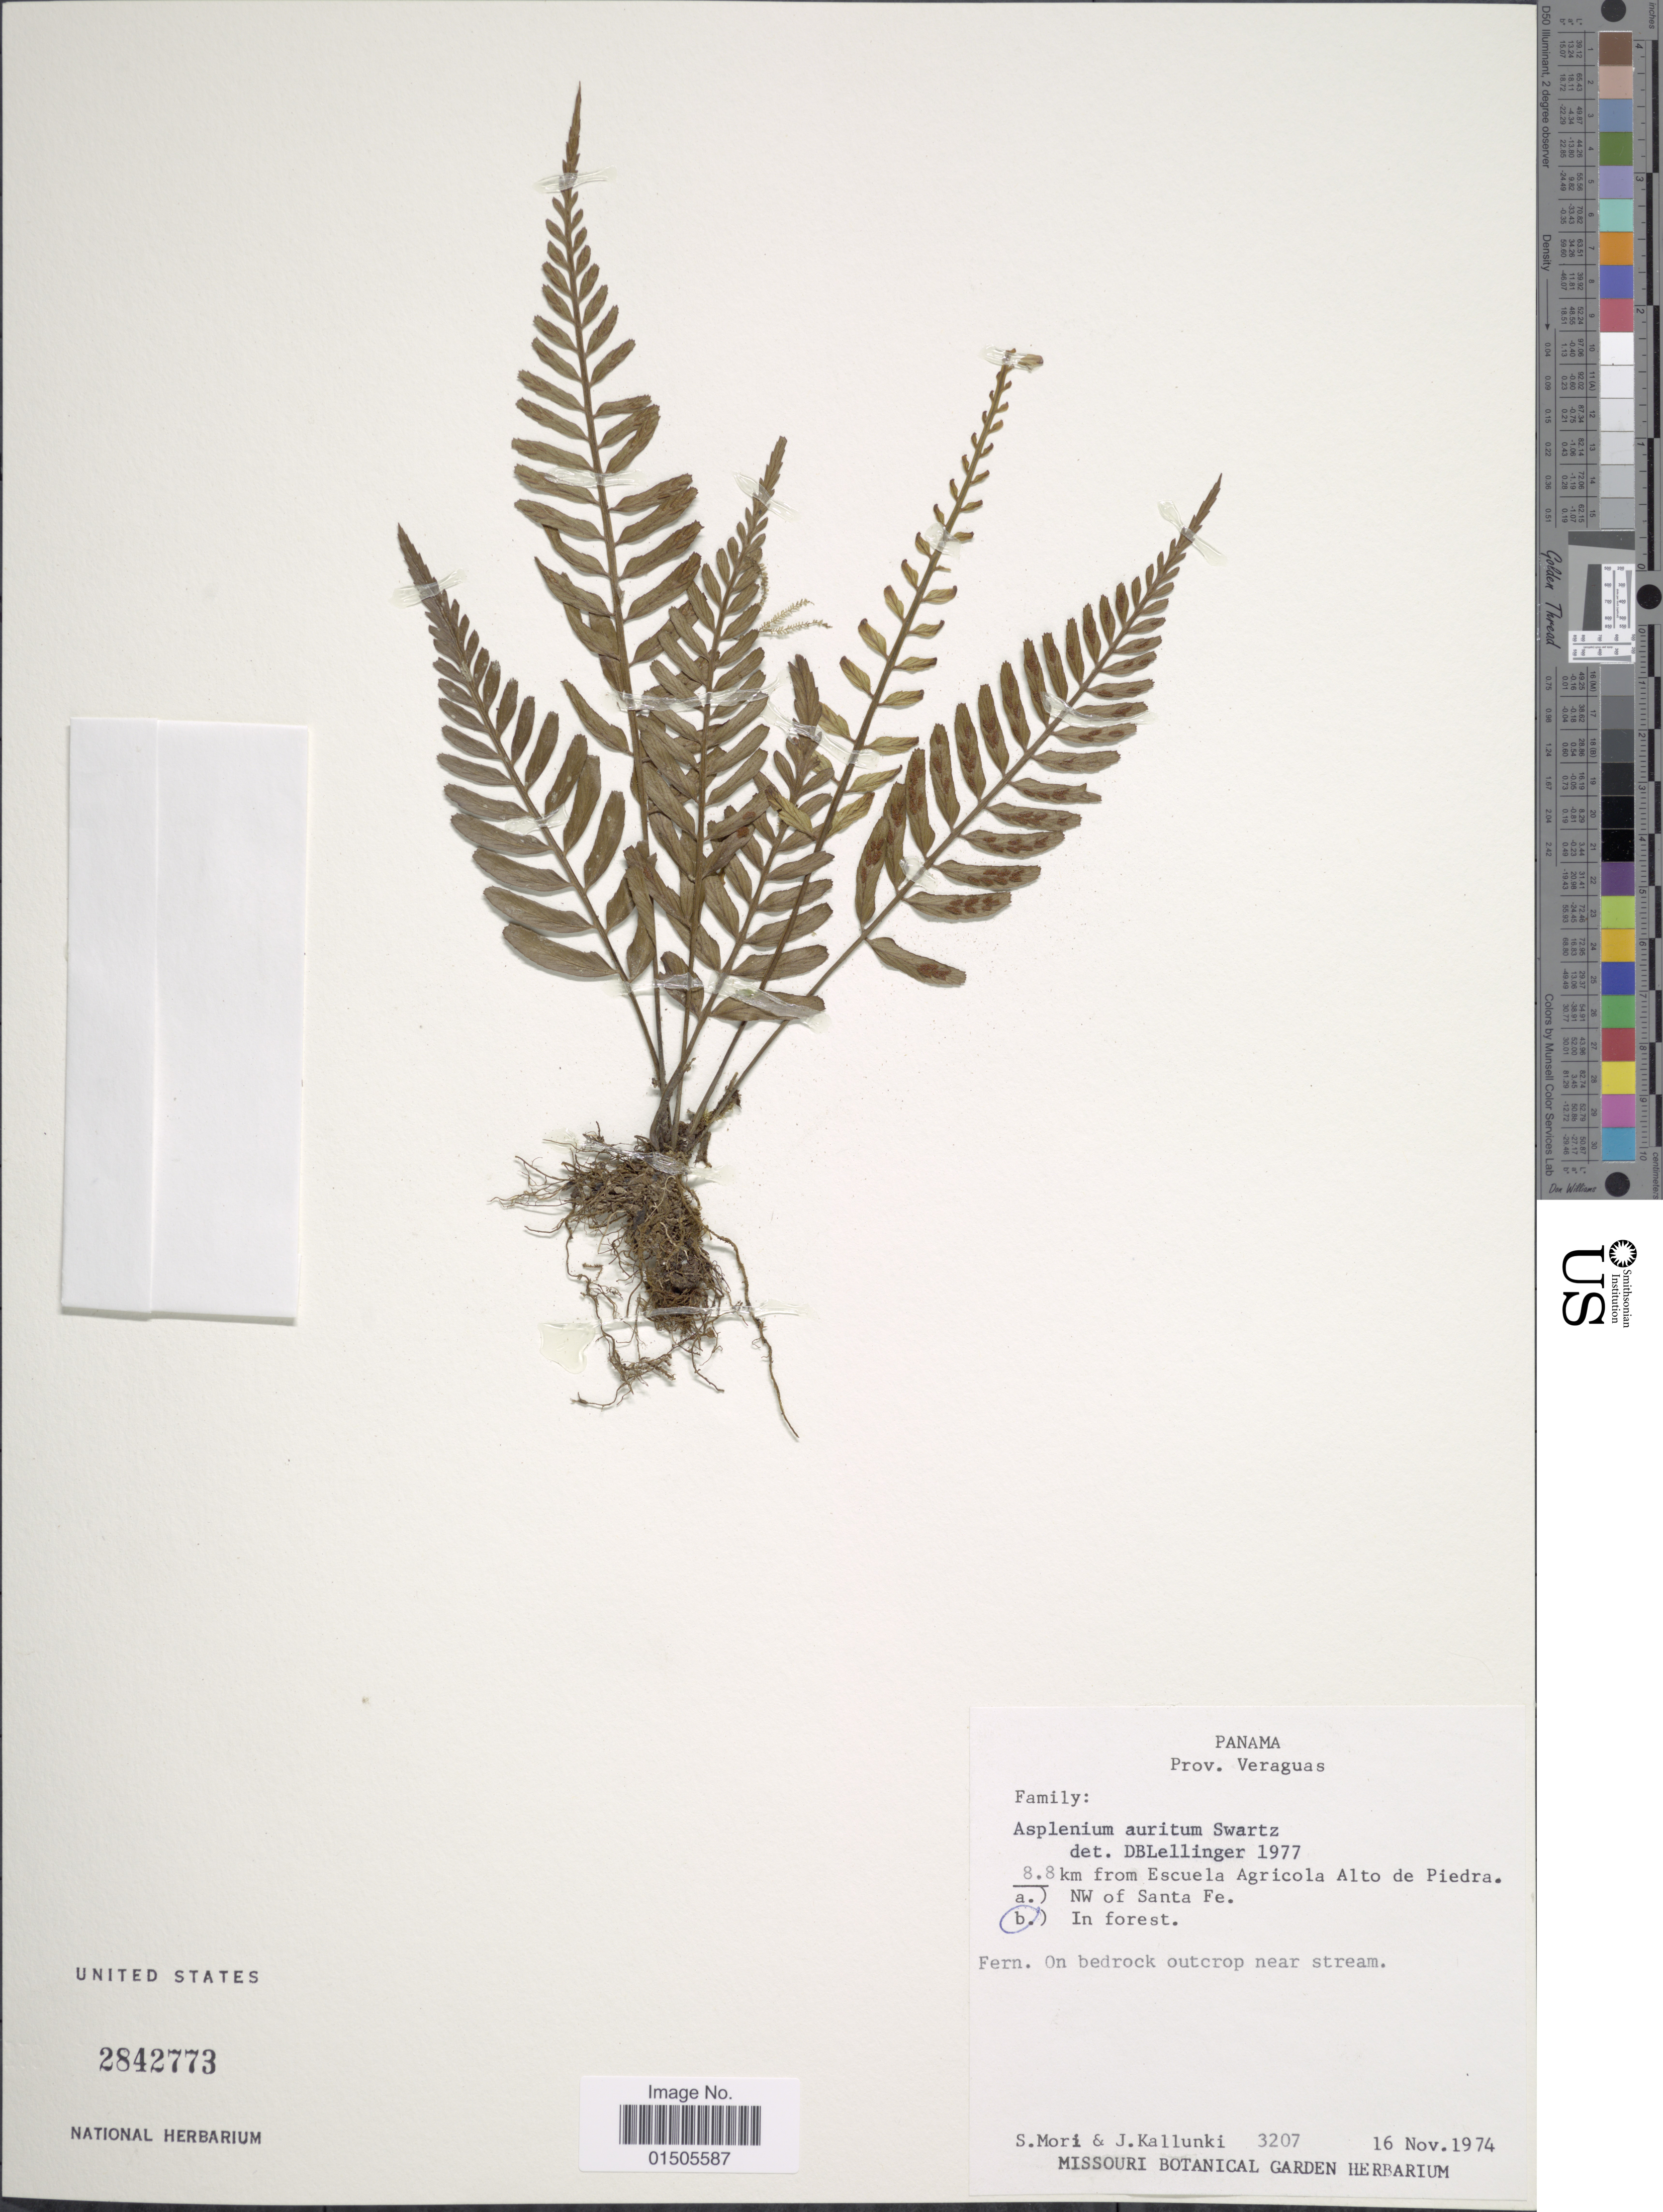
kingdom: Plantae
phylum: Tracheophyta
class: Polypodiopsida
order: Polypodiales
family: Aspleniaceae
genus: Asplenium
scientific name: Asplenium auritum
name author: Sw.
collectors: S. Mori & J. Kallunki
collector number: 3207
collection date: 1974-11-16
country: Panama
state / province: Veraguas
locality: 8.8 km from Escuela Agricola Alto de Piedra, NW of Santa Fe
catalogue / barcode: US 2842773